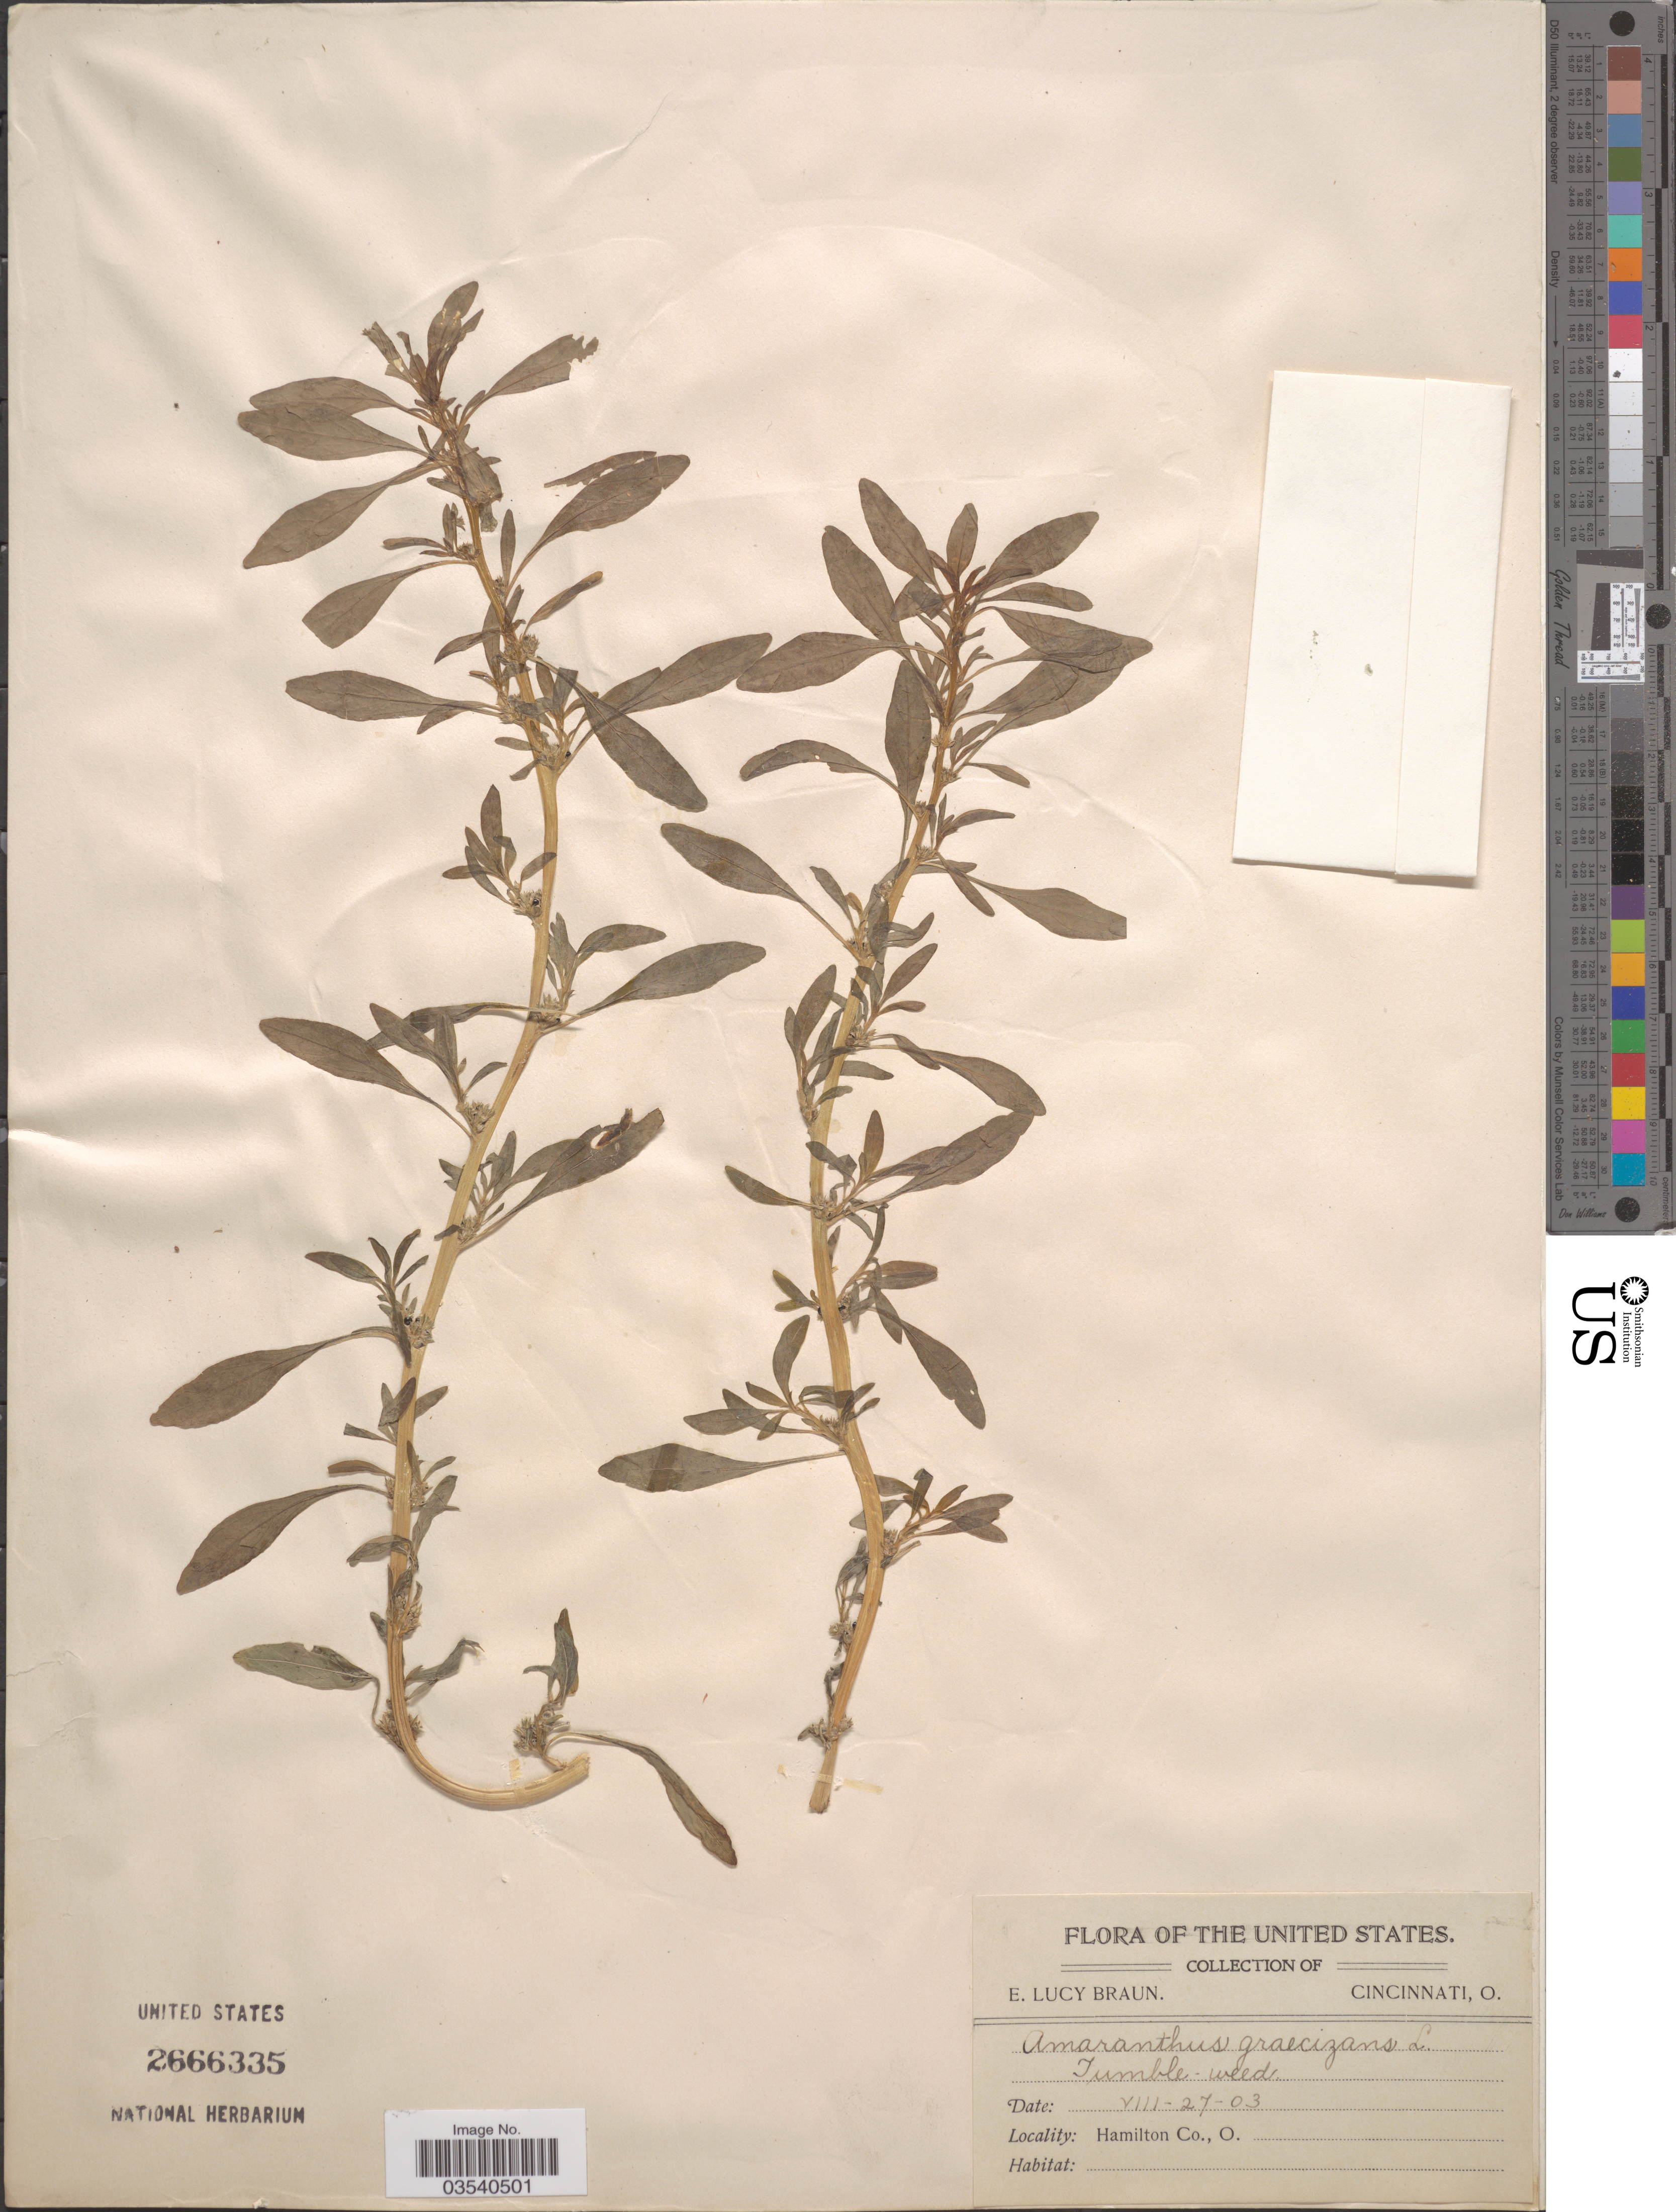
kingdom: Plantae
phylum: Tracheophyta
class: Magnoliopsida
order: Caryophyllales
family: Amaranthaceae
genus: Amaranthus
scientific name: Amaranthus graecizans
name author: L.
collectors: E. L. Braun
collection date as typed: Transcribed d/m/y: 27/8/3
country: United States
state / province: Ohio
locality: Hamilton Co.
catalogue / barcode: US 2666335